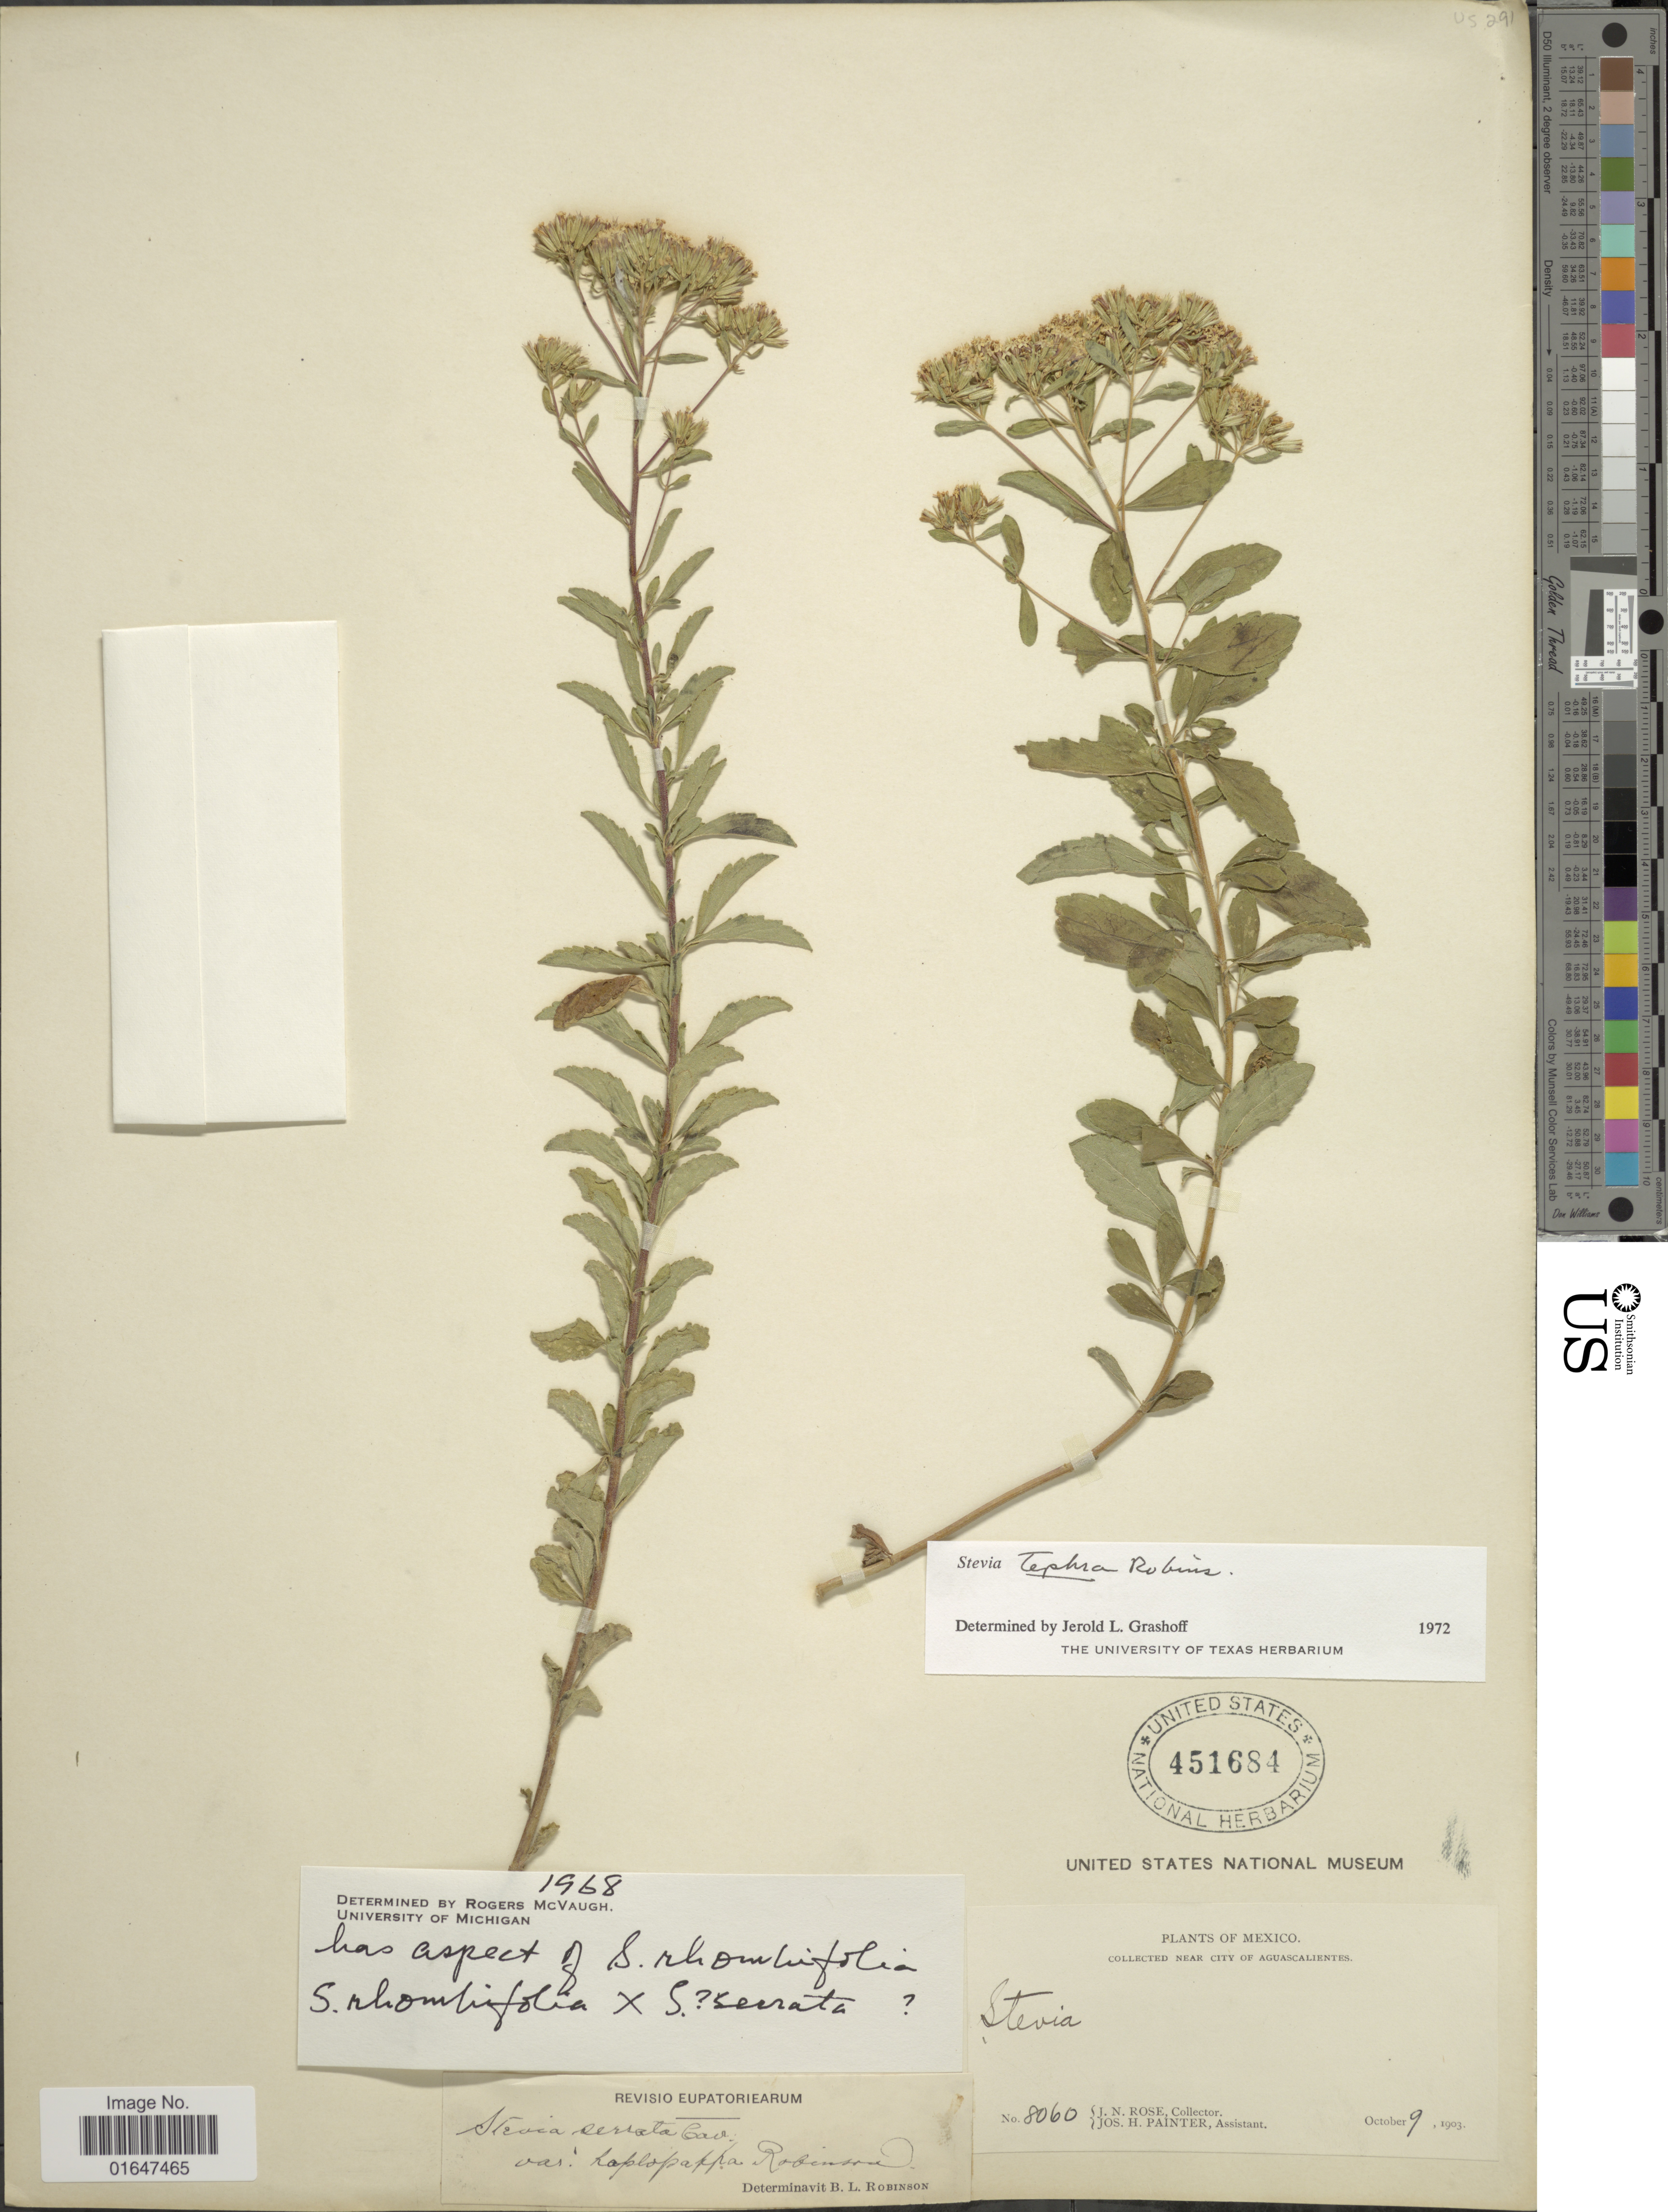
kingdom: Plantae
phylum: Tracheophyta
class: Magnoliopsida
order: Asterales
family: Asteraceae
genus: Stevia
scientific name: Stevia tephra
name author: B.L. Rob.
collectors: J. N. Rose & J. H. Painter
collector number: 8060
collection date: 1903-10-09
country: Mexico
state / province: Aguascalientes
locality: Near city of Aguascalientes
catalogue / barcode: US 451684